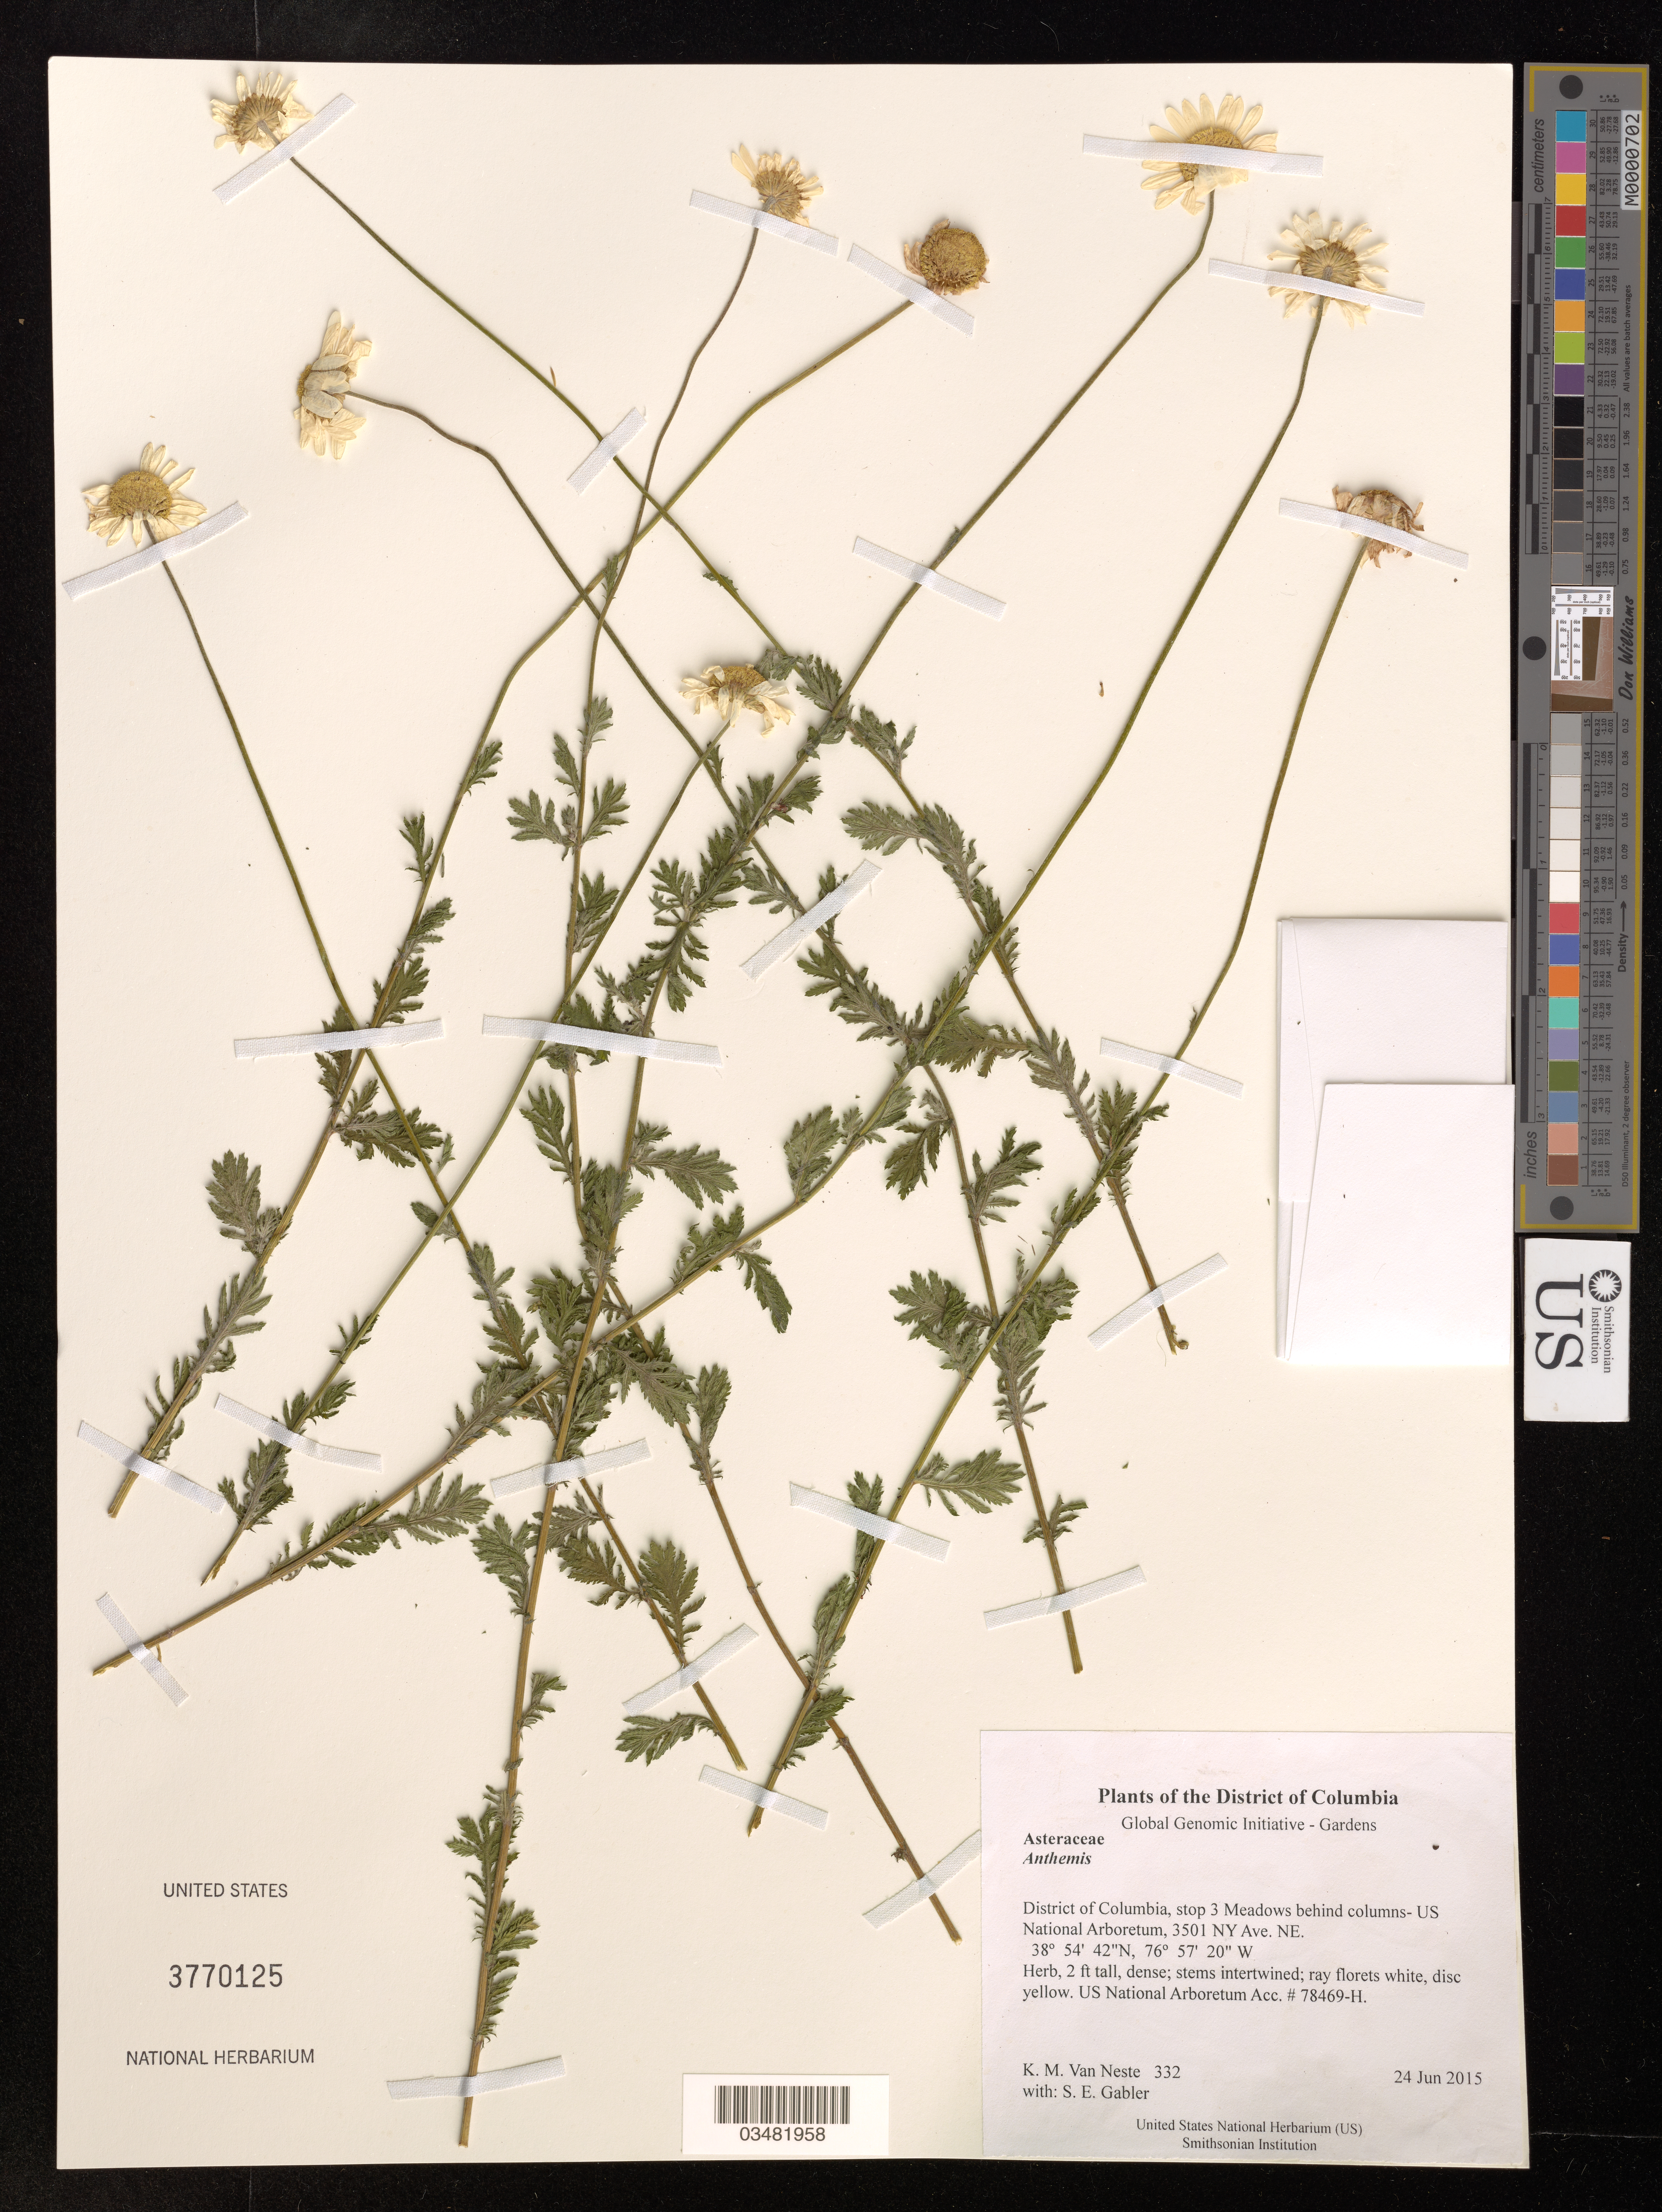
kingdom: Plantae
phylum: Tracheophyta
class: Magnoliopsida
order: Asterales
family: Asteraceae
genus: Anthemis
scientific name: Anthemis sp.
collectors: K. M. Van Neste & S. E. Gabler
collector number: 332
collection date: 2015-06-24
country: United States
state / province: District of Columbia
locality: stop 3 Meadows behind columns- US National Arboretum, 3501 NY Ave. NE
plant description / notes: Anthemis sp. NATIONAL ARBORETUM PROVENANCE INFO: ORIGINAL LOCALITY: Azerbaijan, , ORIGINAL COLLECTORS: Martin Scanlon and Stefan Lura AND Vahid Farzaliyev COLLECTOR NUMBER: AZB-2008-063Vahid Farzaliyev LATITUDE: LONGITUDE: USNA ACCESSION: 78469 RECEIVED: Anthemis sp.seed10/15/2008 RECEIVED FROM: PROVENANCE CODE: W FULL PROVENANCE: collected directly from wild; origin known ELEVATION: LATITUDE: LONGITUDE: HABITAT:Low, grazed riverside meadow. DESCRIPTION: Prostrate herb, several feet in diameter with purplish stems radiating from center along ground, branching; leaves ferny, finely divided (thrice-divided), internodes growing shorter towards tips; flowering stems upright, 4-6 inches high without leaves, to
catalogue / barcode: US 3770125